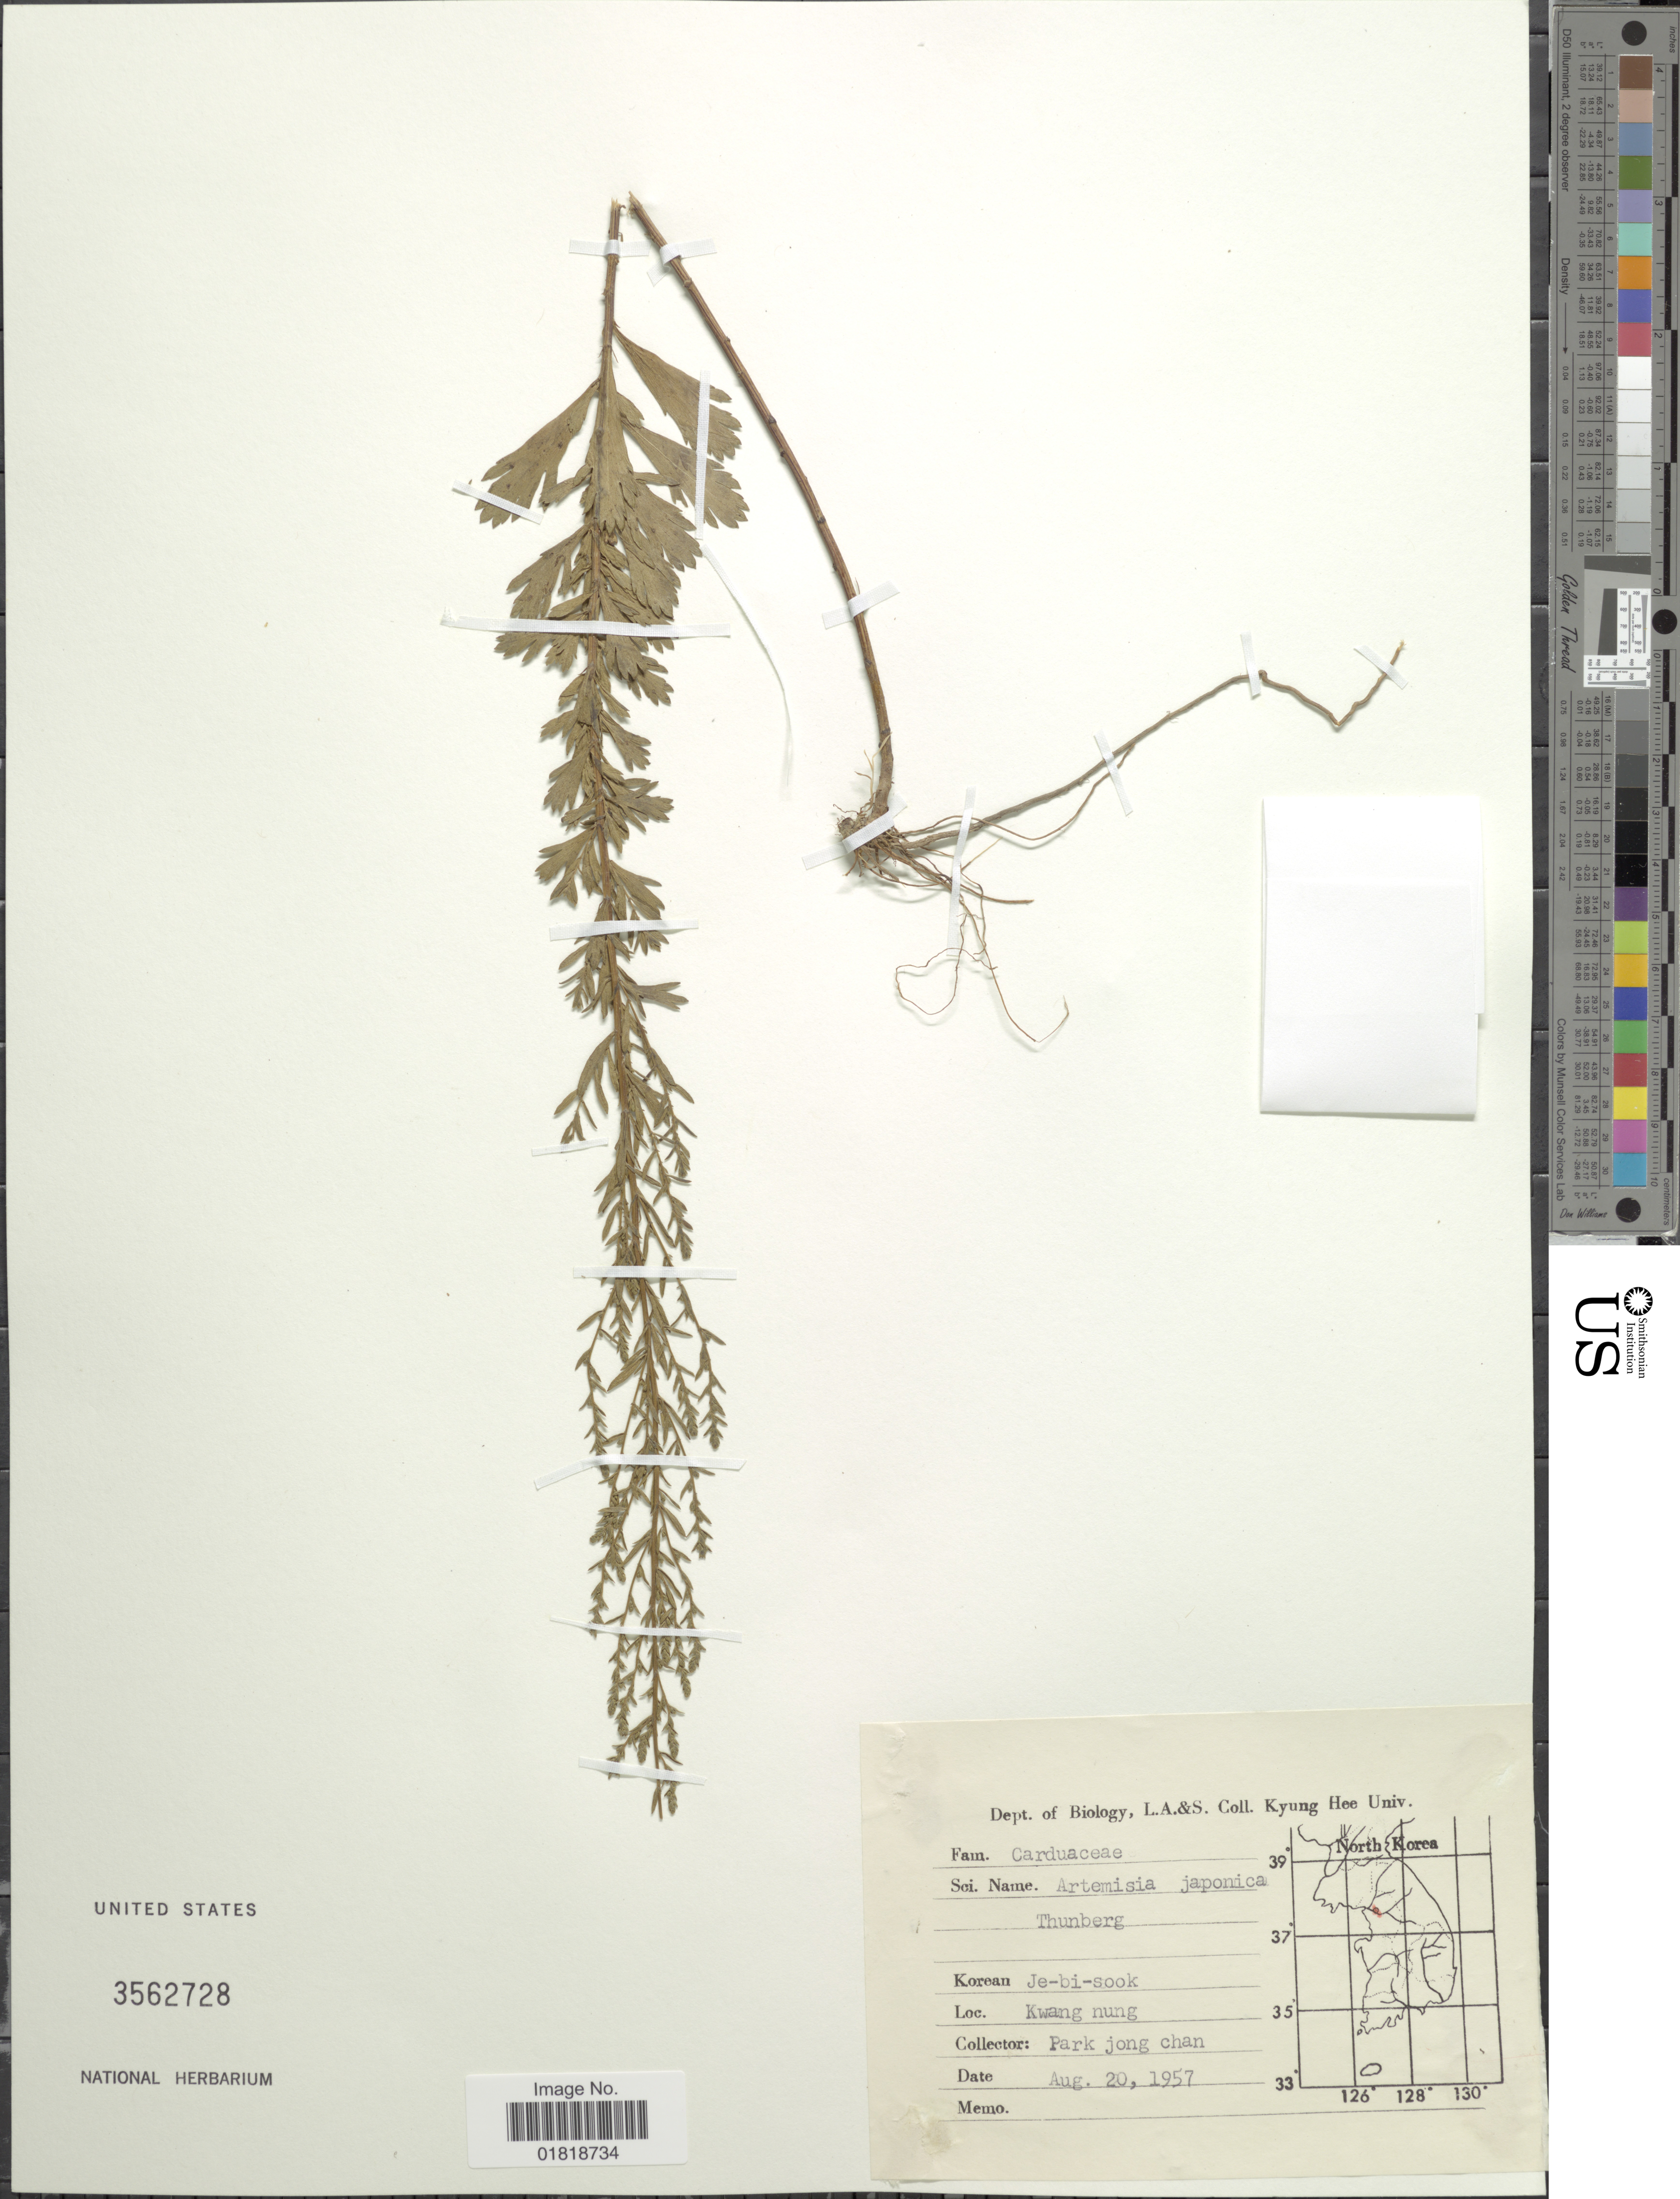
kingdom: Plantae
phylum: Tracheophyta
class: Magnoliopsida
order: Asterales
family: Asteraceae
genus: Artemisia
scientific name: Artemisia japonica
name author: Thunb.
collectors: P. Chan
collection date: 1957-08-20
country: South Korea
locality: Kwang nung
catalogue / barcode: US 3562728